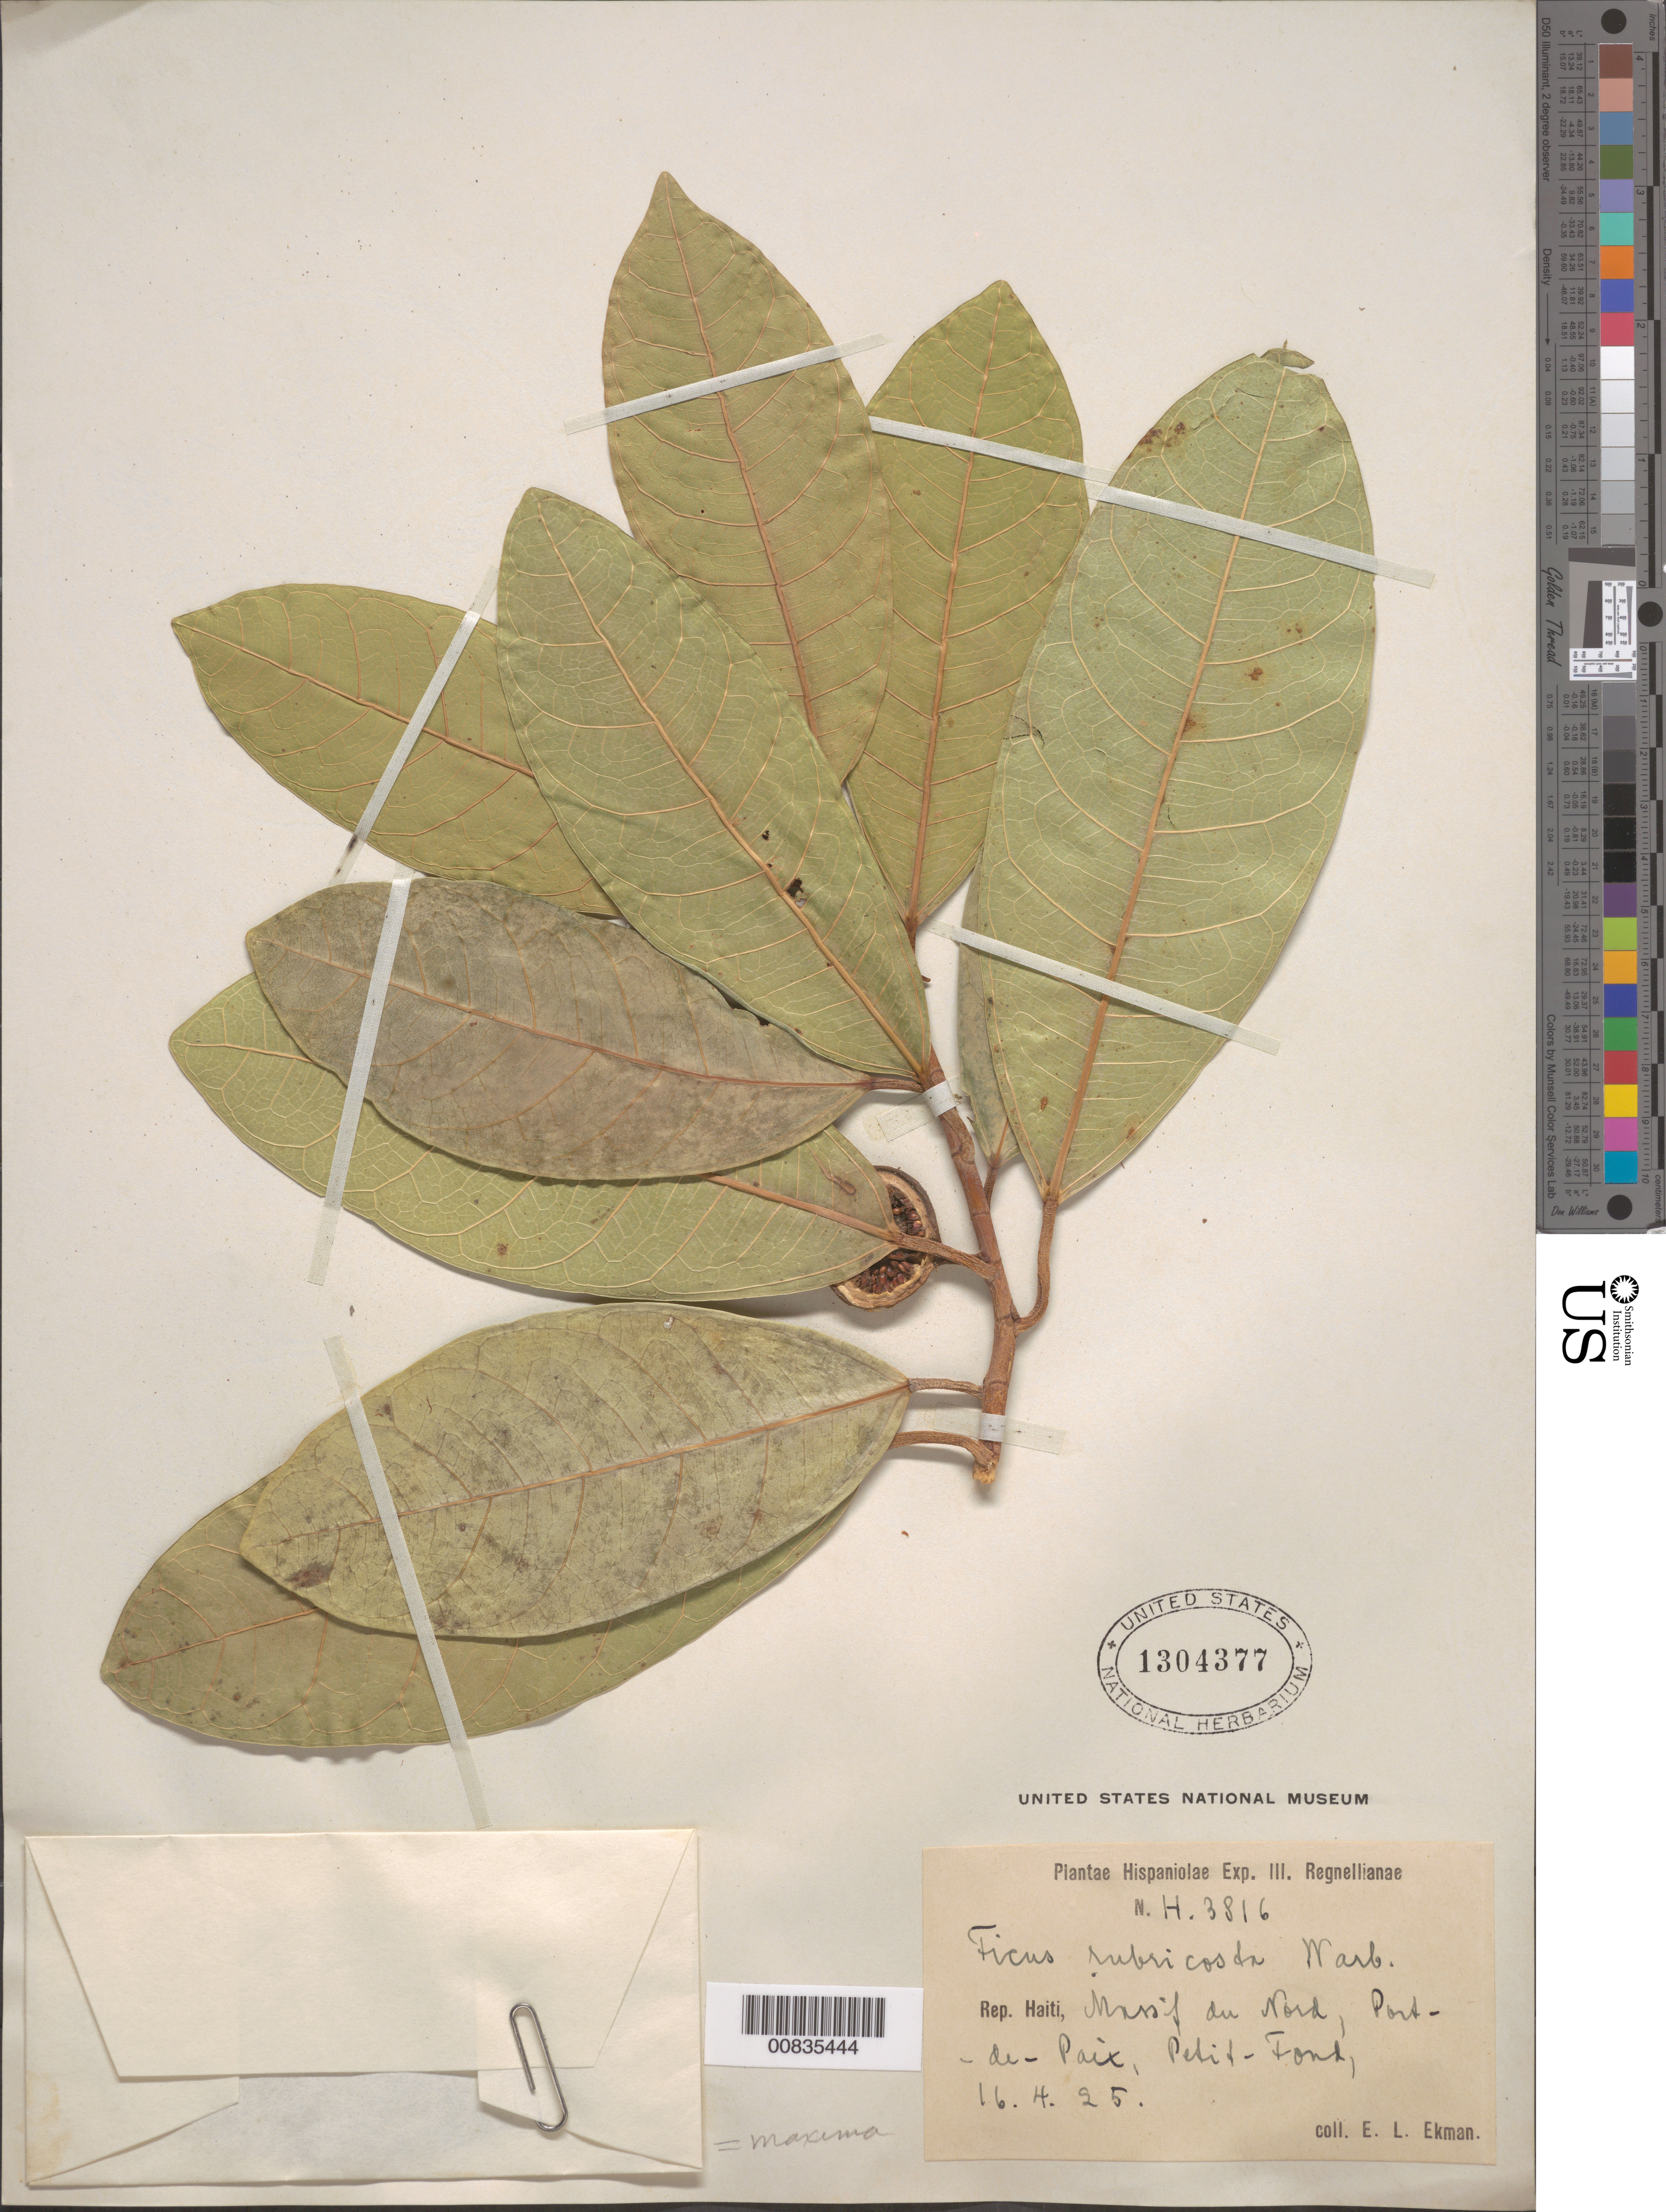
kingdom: Plantae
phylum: Tracheophyta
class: Magnoliopsida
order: Rosales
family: Moraceae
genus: Ficus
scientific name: Ficus maxima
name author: Mill.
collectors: E. L. Ekman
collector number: H 3816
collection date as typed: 16 Apr 1925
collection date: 1925-04-16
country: Haiti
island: Hispaniola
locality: Massif du Nord, Port-de-Paix, Petit-Fond.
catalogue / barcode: US 1304377